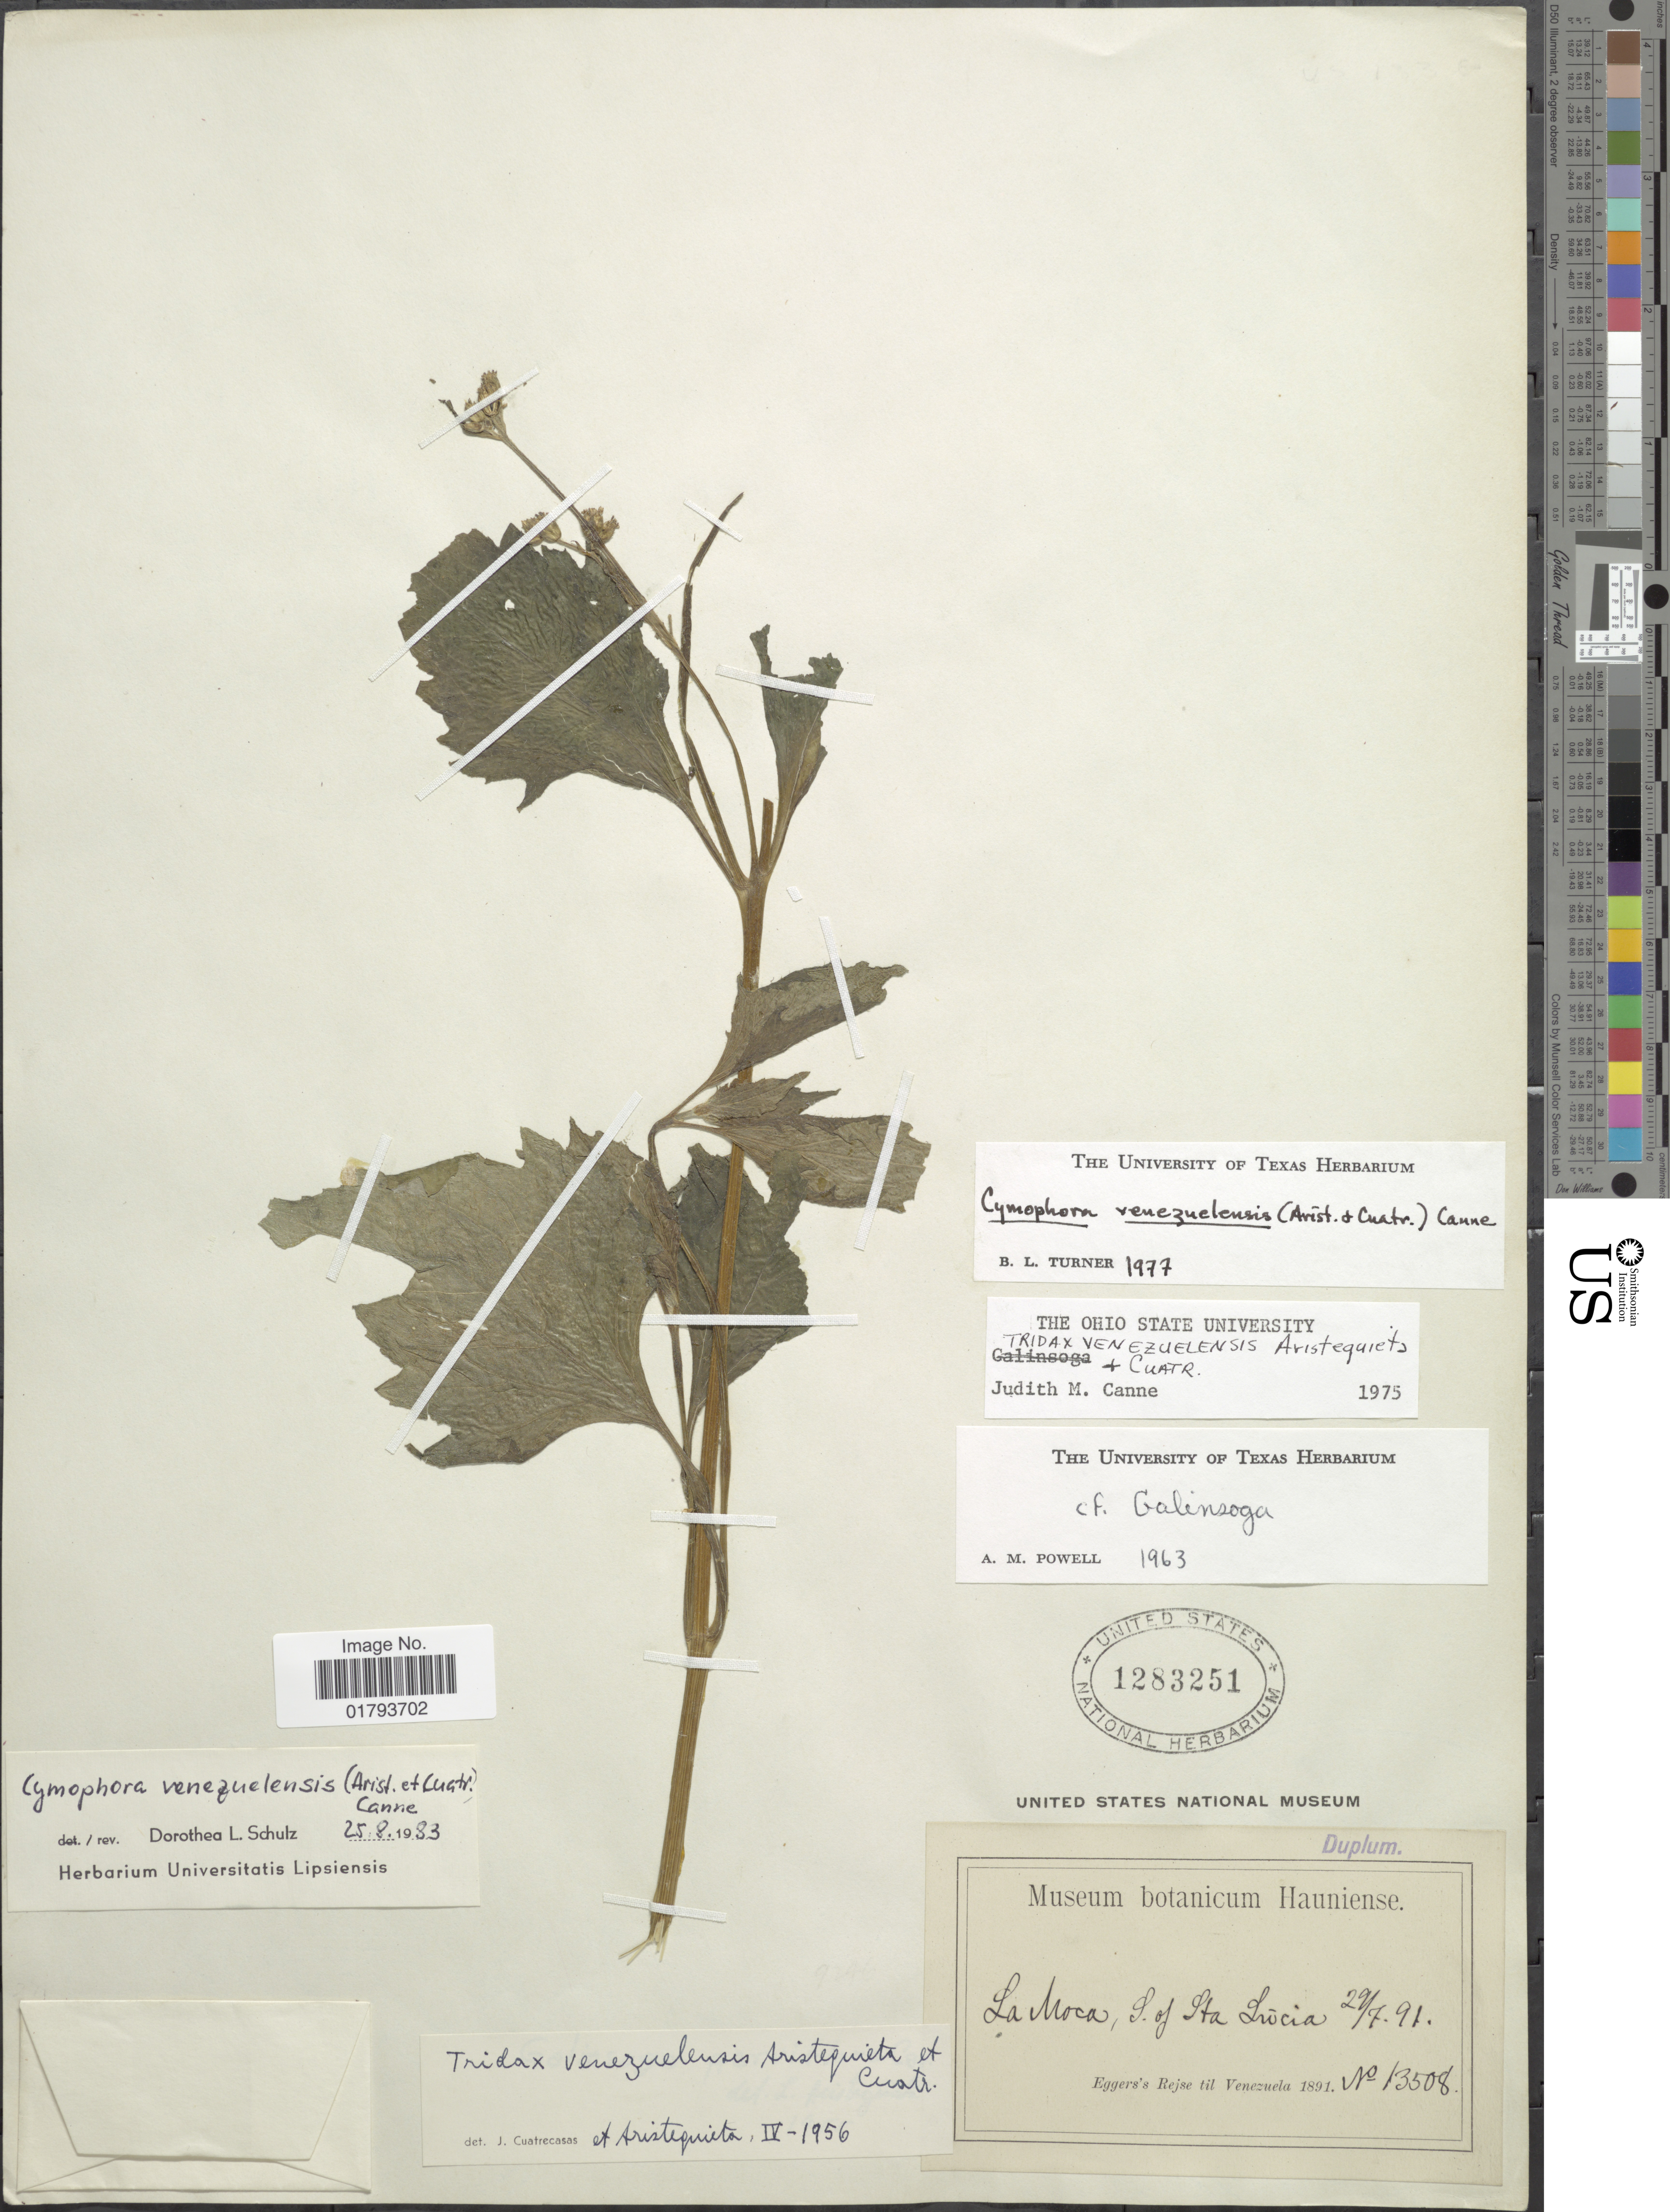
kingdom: Plantae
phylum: Tracheophyta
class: Magnoliopsida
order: Asterales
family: Asteraceae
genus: Tridax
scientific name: Tridax venezuelensis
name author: Aristeg. & Cuatrec.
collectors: -. Eggers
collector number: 13508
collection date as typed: Transcribed d/m/y: 29/7/91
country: Venezuela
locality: La Moca, S. of Sta Lucia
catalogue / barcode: US 1283251